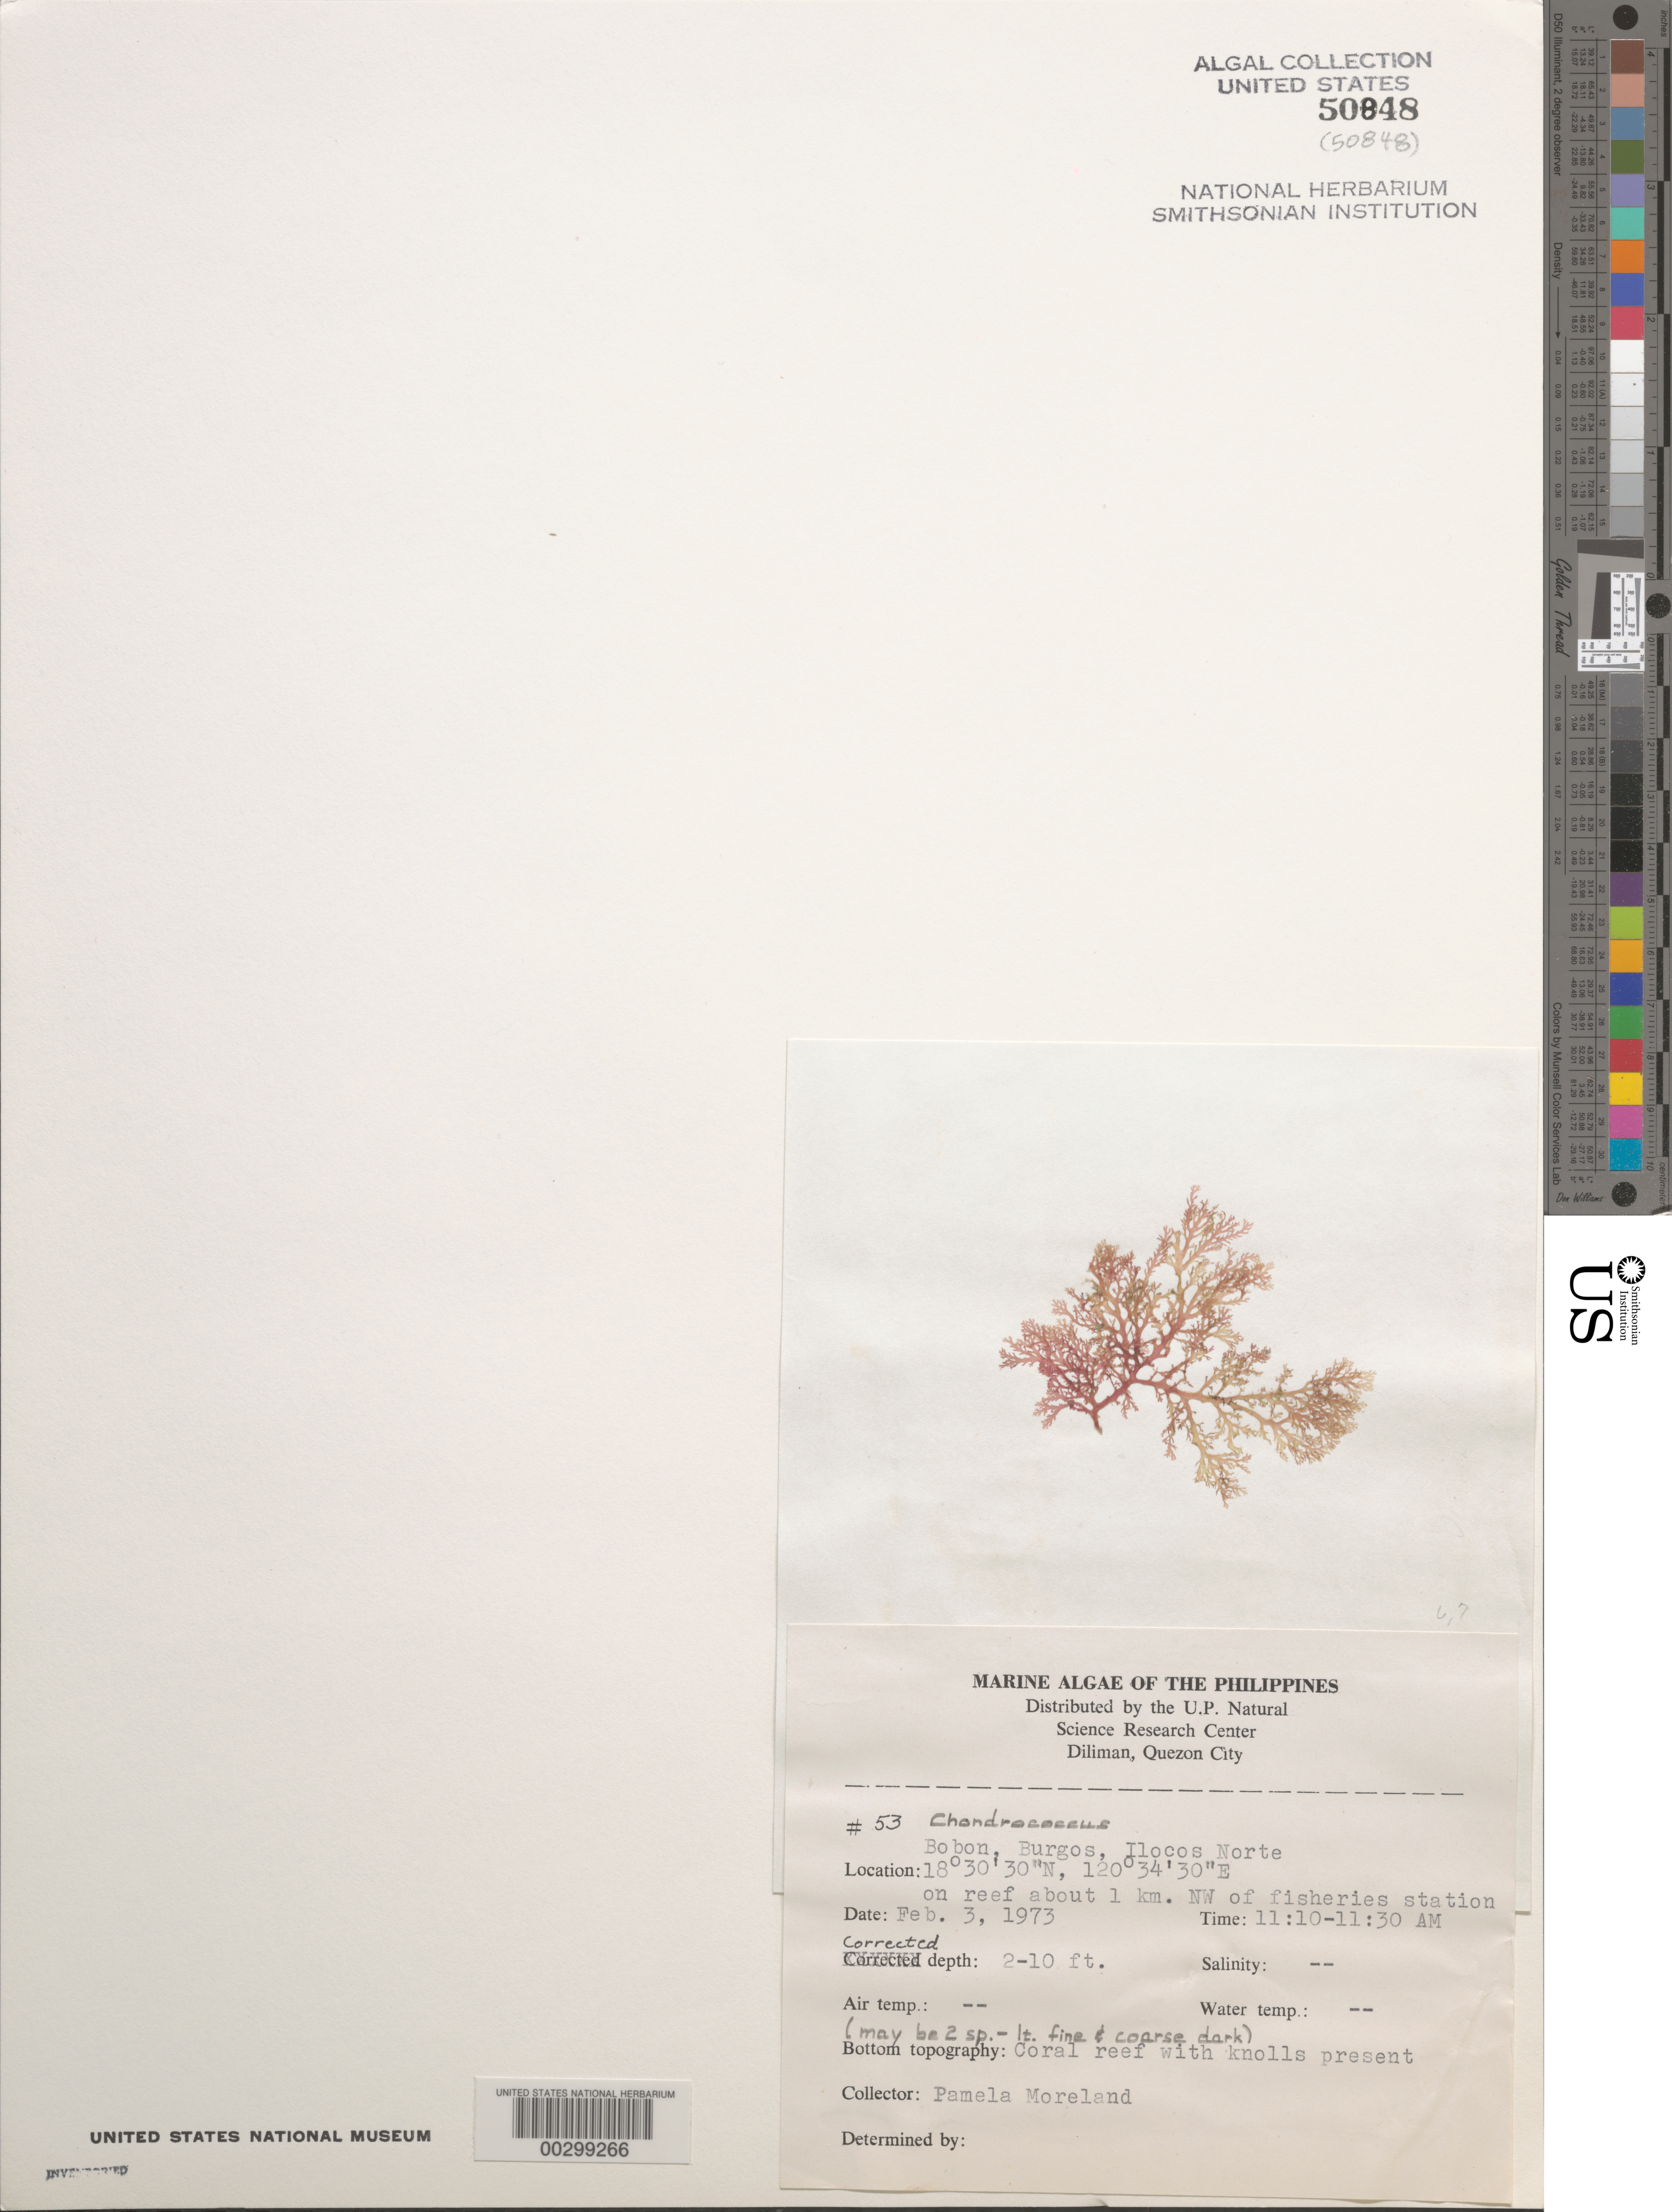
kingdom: Plantae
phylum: Rhodophyta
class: Florideophyceae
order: Gigartinales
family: Rhizophyllidaceae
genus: Chondrococcus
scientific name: Chondrococcus sp.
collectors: P. Moreland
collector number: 53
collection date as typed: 03 Feb 1973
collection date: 1973-02-03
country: Philippines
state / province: Ilocos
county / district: Ilocos Norte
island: Luzon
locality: Bobon, Burgos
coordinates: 18 30' 30" N, 120 34' 30" E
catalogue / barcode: US 50848